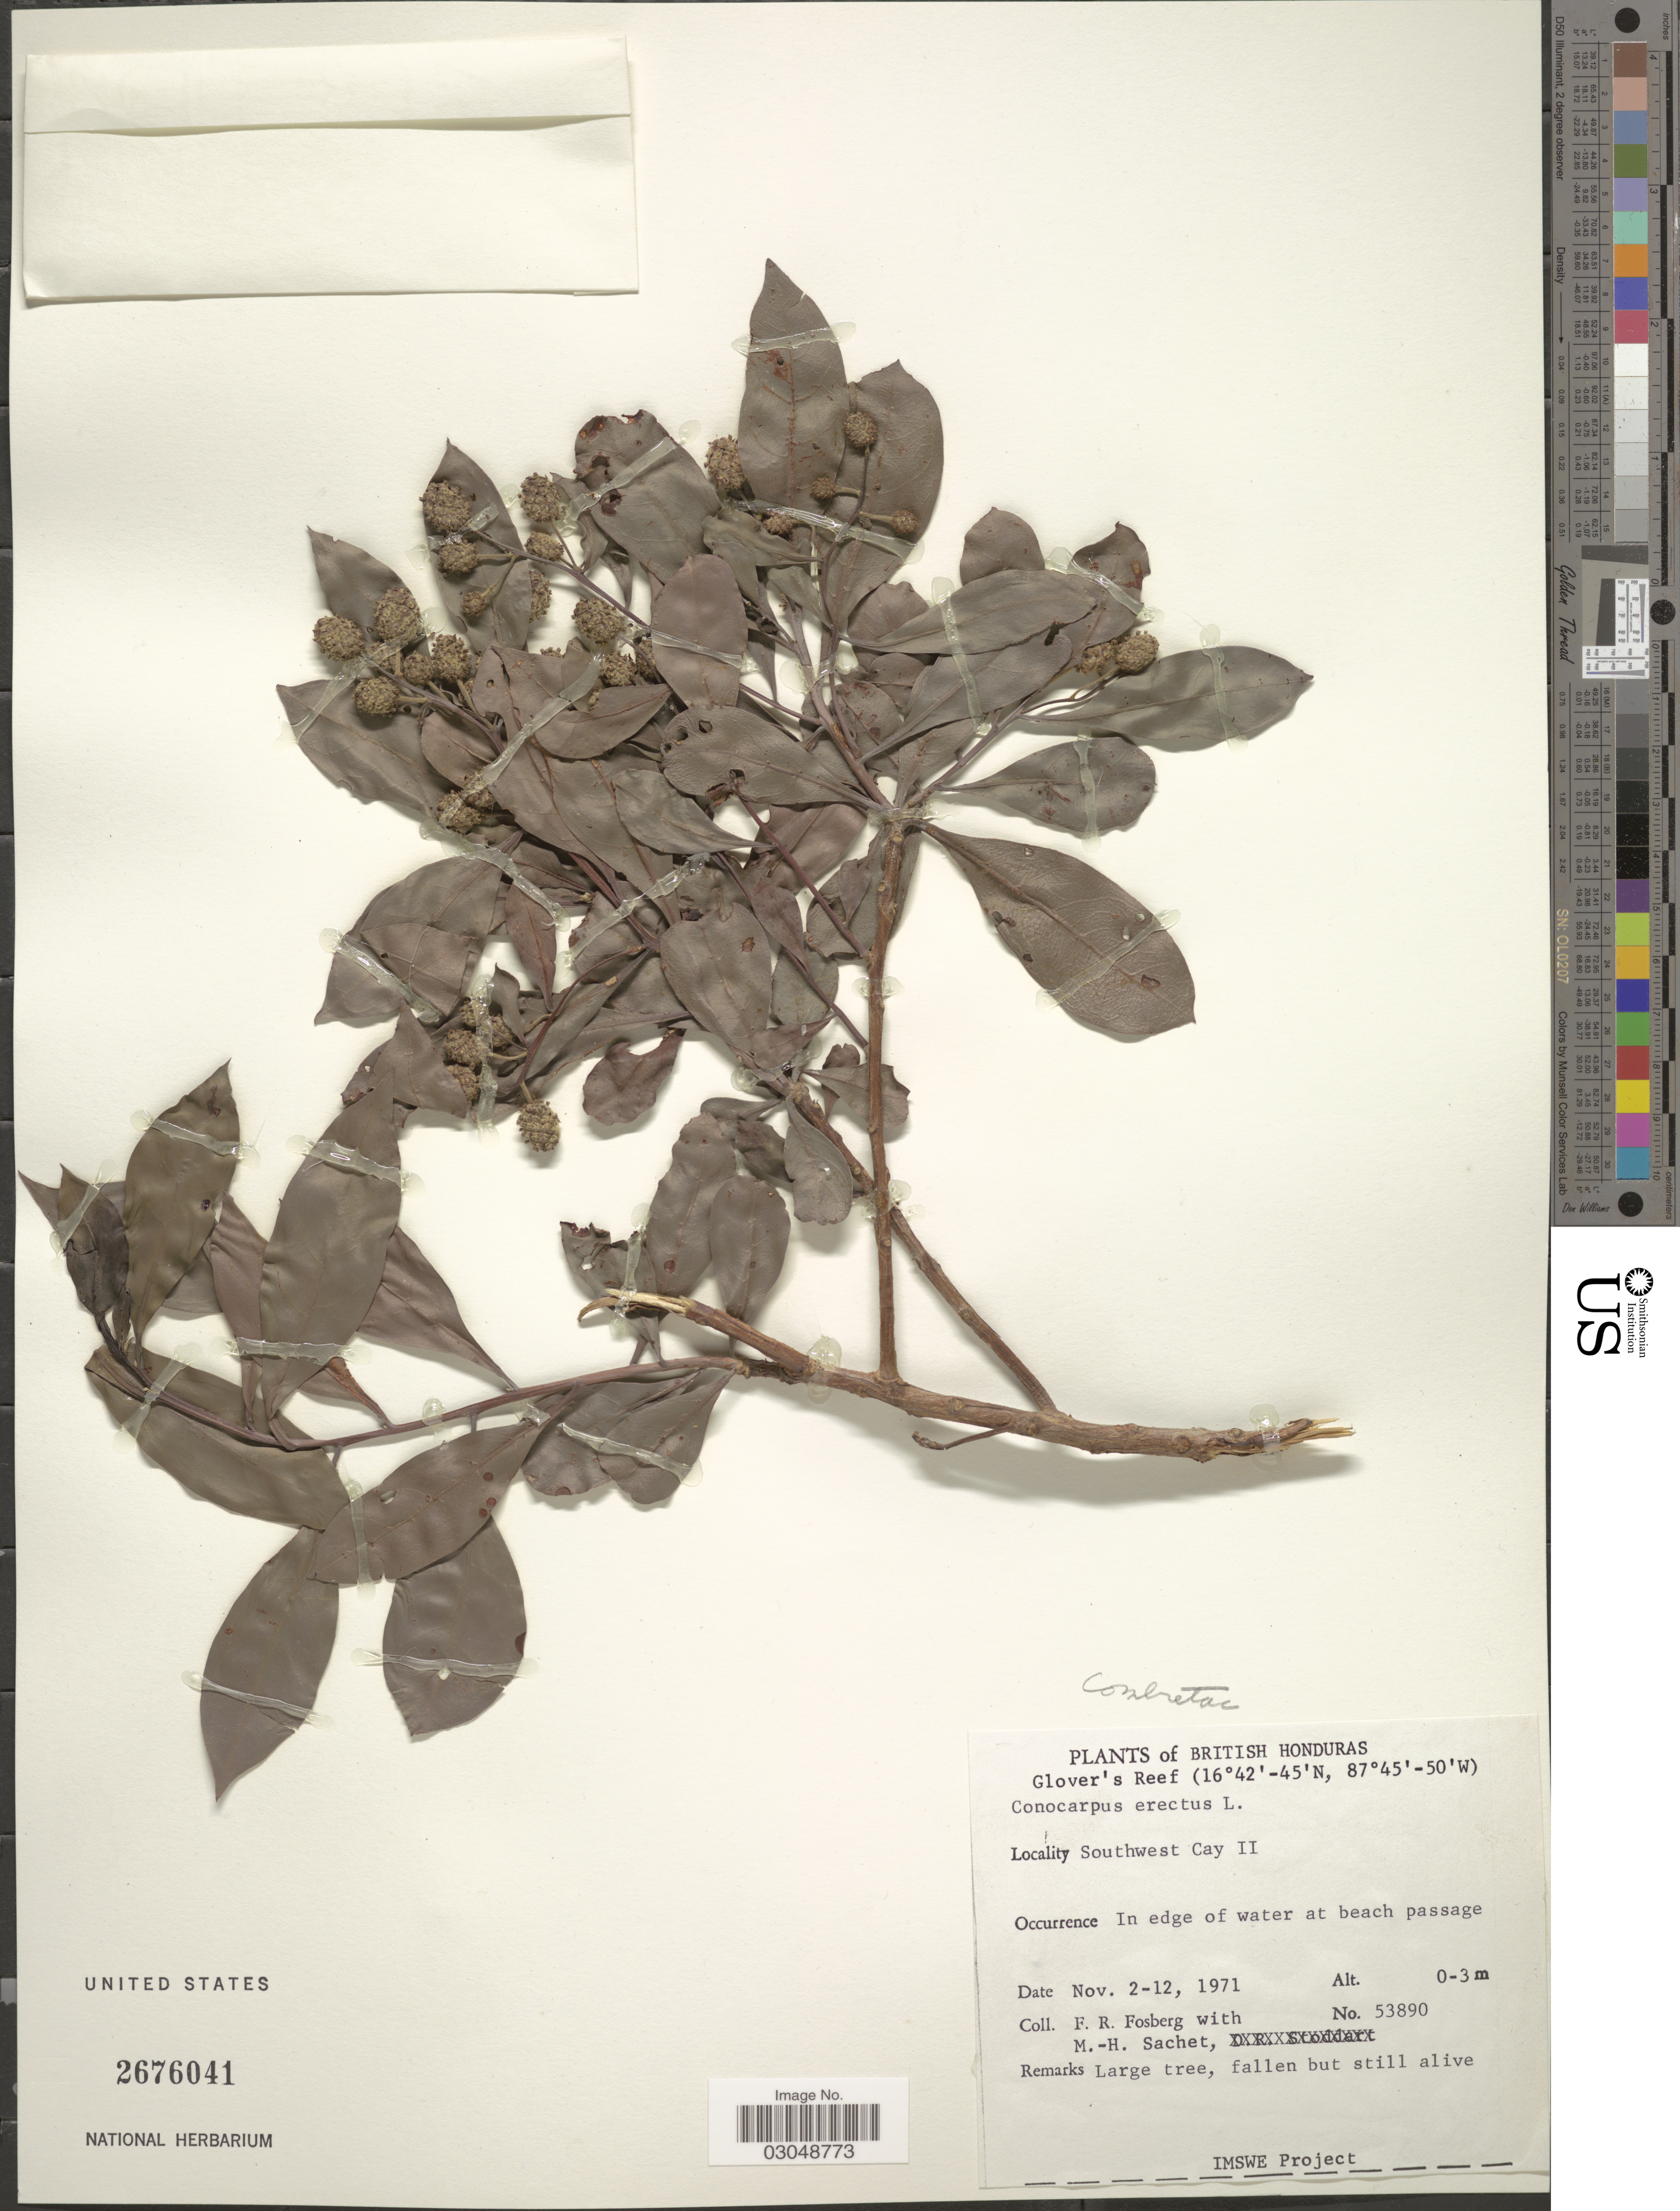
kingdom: Plantae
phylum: Tracheophyta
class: Magnoliopsida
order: Myrtales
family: Combretaceae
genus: Conocarpus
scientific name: Conocarpus erectus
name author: L.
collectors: F. R. Fosberg & M.-H. Sachet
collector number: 53890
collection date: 1971-11-02/1971-11-12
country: Belize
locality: British Honduras. Glover's Reef. Southwest Cay II. In edge of water at beach passage.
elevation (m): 0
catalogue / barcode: US 2676041